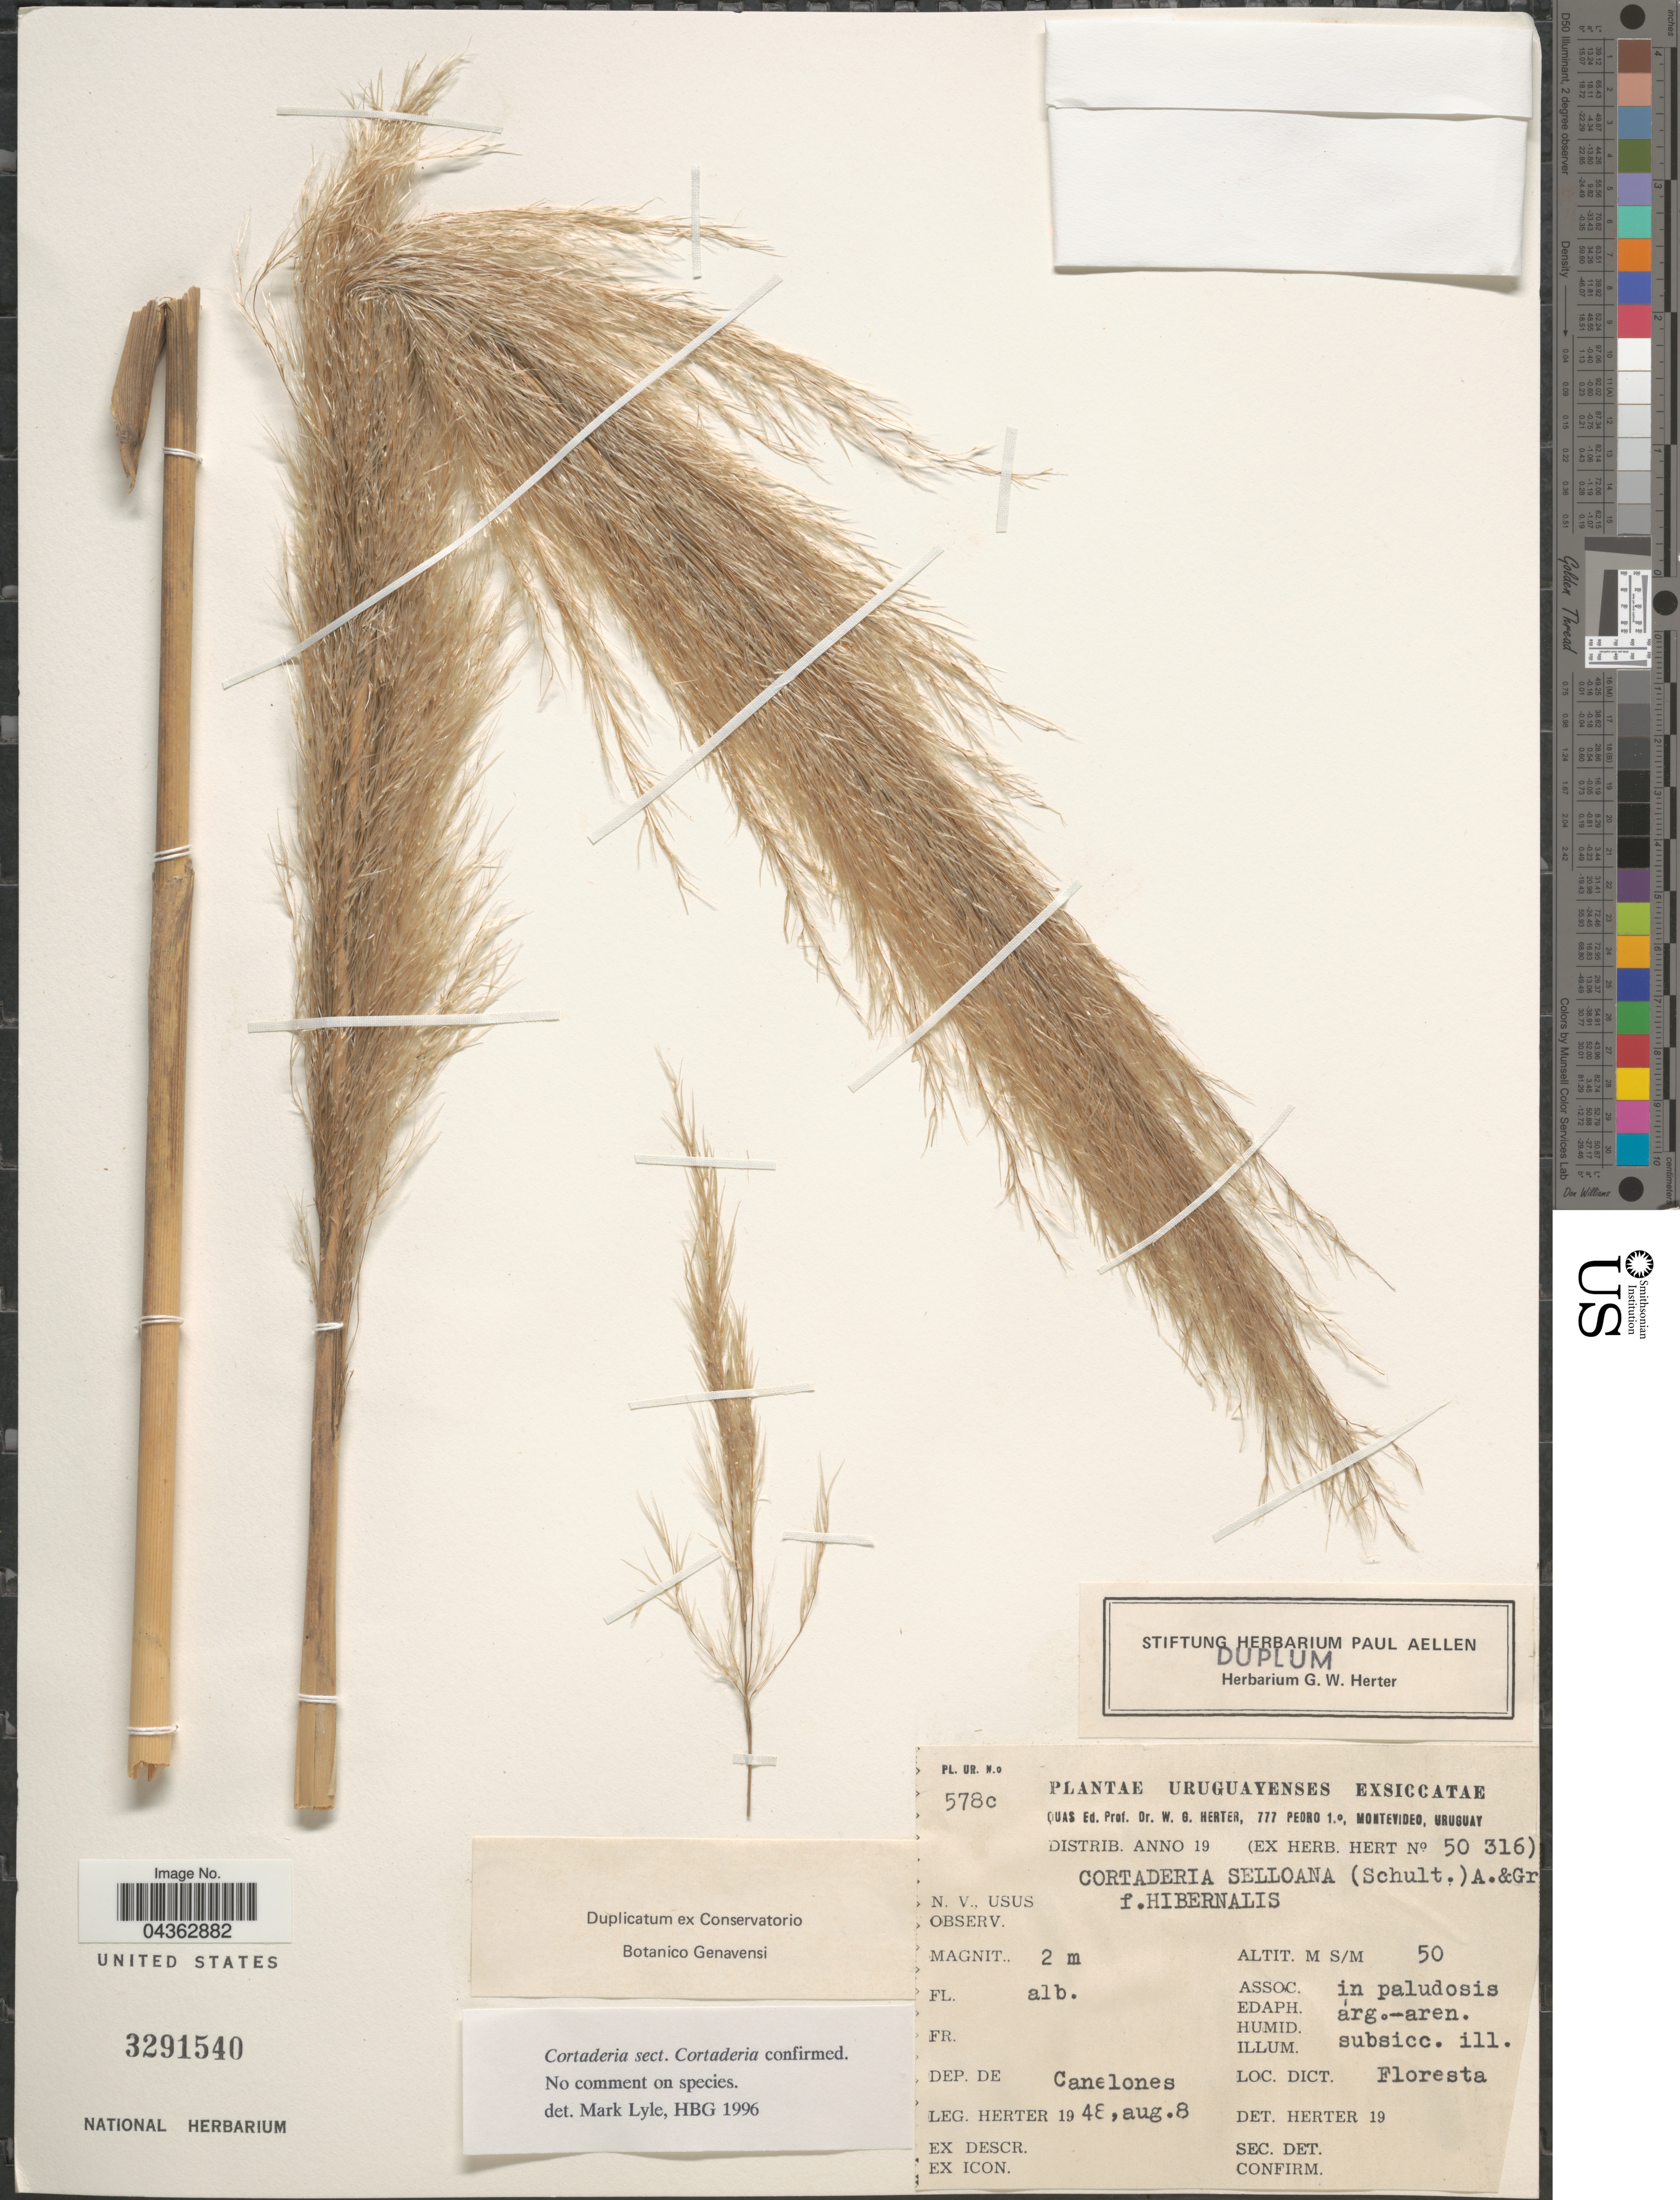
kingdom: Plantae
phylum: Tracheophyta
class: Liliopsida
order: Poales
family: Poaceae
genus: Cortaderia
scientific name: Cortaderia selloana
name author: (Schult. & Schult. f.) Asch. & Graebn.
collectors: W. G. Herter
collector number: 578c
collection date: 1948-08-08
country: Uruguay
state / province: Canelones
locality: Dep. de Canelones.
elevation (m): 50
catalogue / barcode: US 3291540